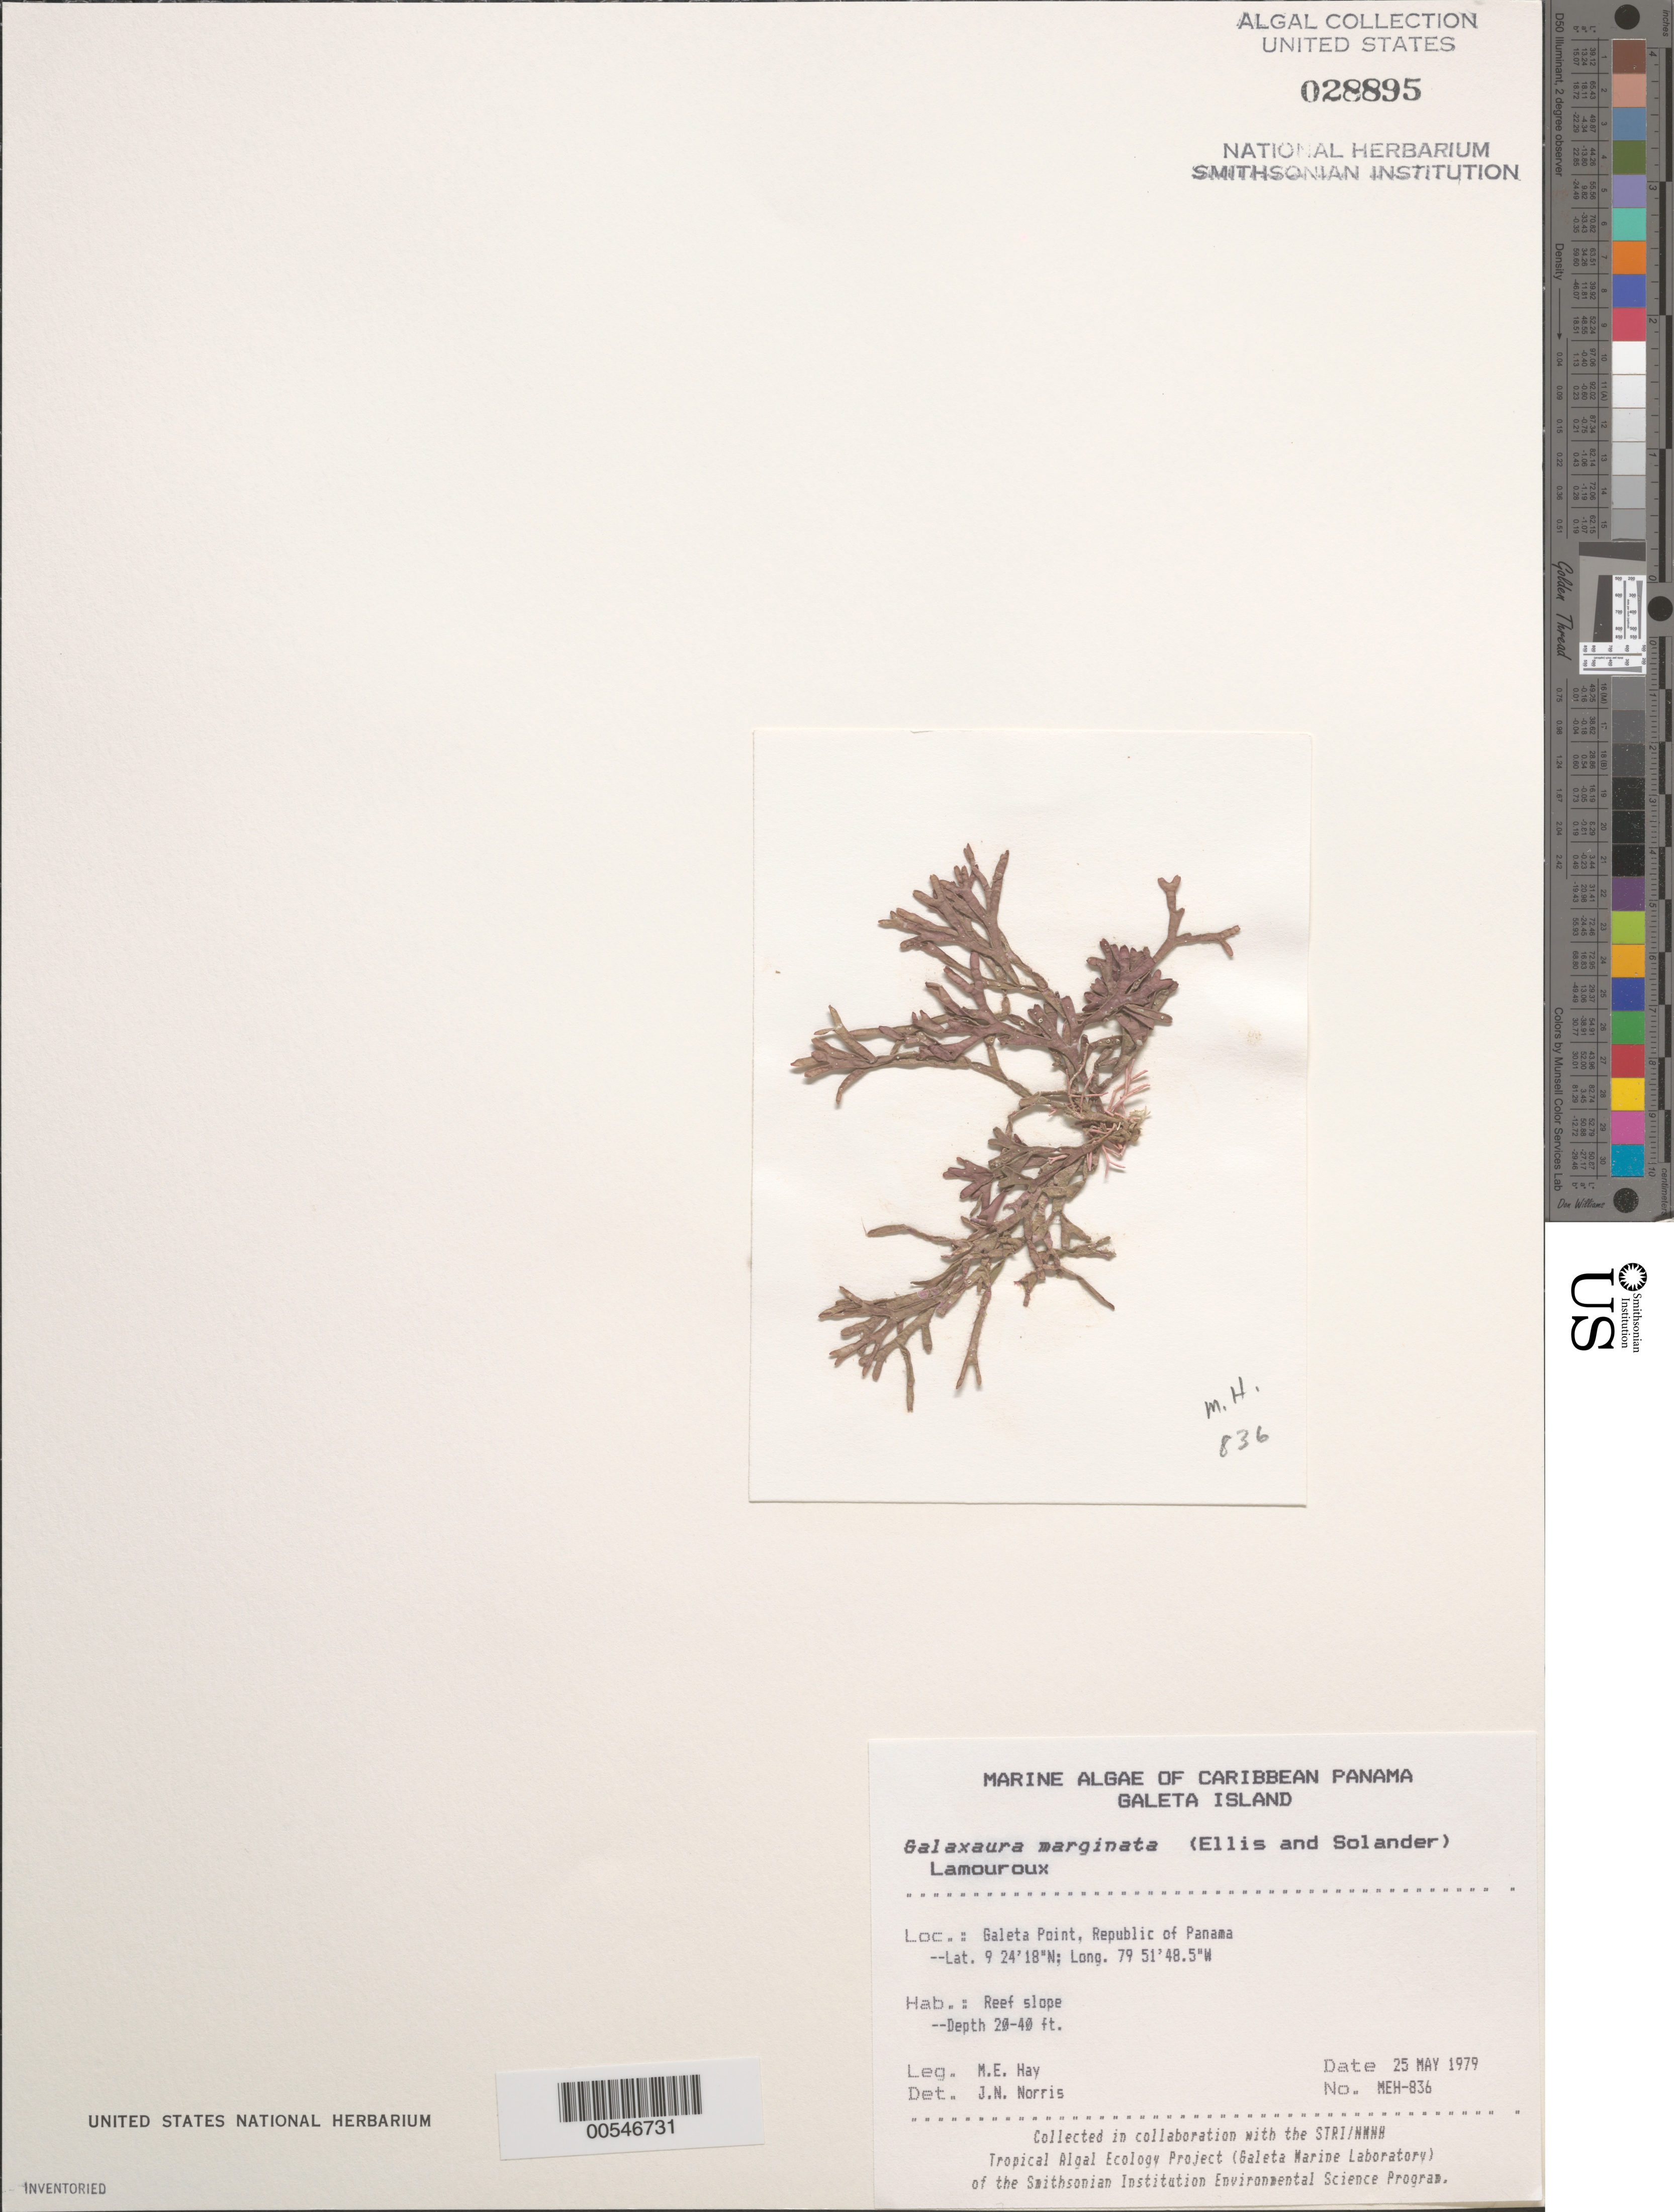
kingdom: Plantae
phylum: Rhodophyta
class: Florideophyceae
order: Nemaliales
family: Galaxauraceae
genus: Galaxaura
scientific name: Galaxaura marginata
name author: (J. Ellis & Sol.) J.V.Lamouroux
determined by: Norris, James N.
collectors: M. E. Hay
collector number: MEH-836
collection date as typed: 25 May 1979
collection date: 1979-05-25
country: Panama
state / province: Colón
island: Galeta Island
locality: Galeta Point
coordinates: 9 24' 18" N, 79 51' 48.5" W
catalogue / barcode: US 28895